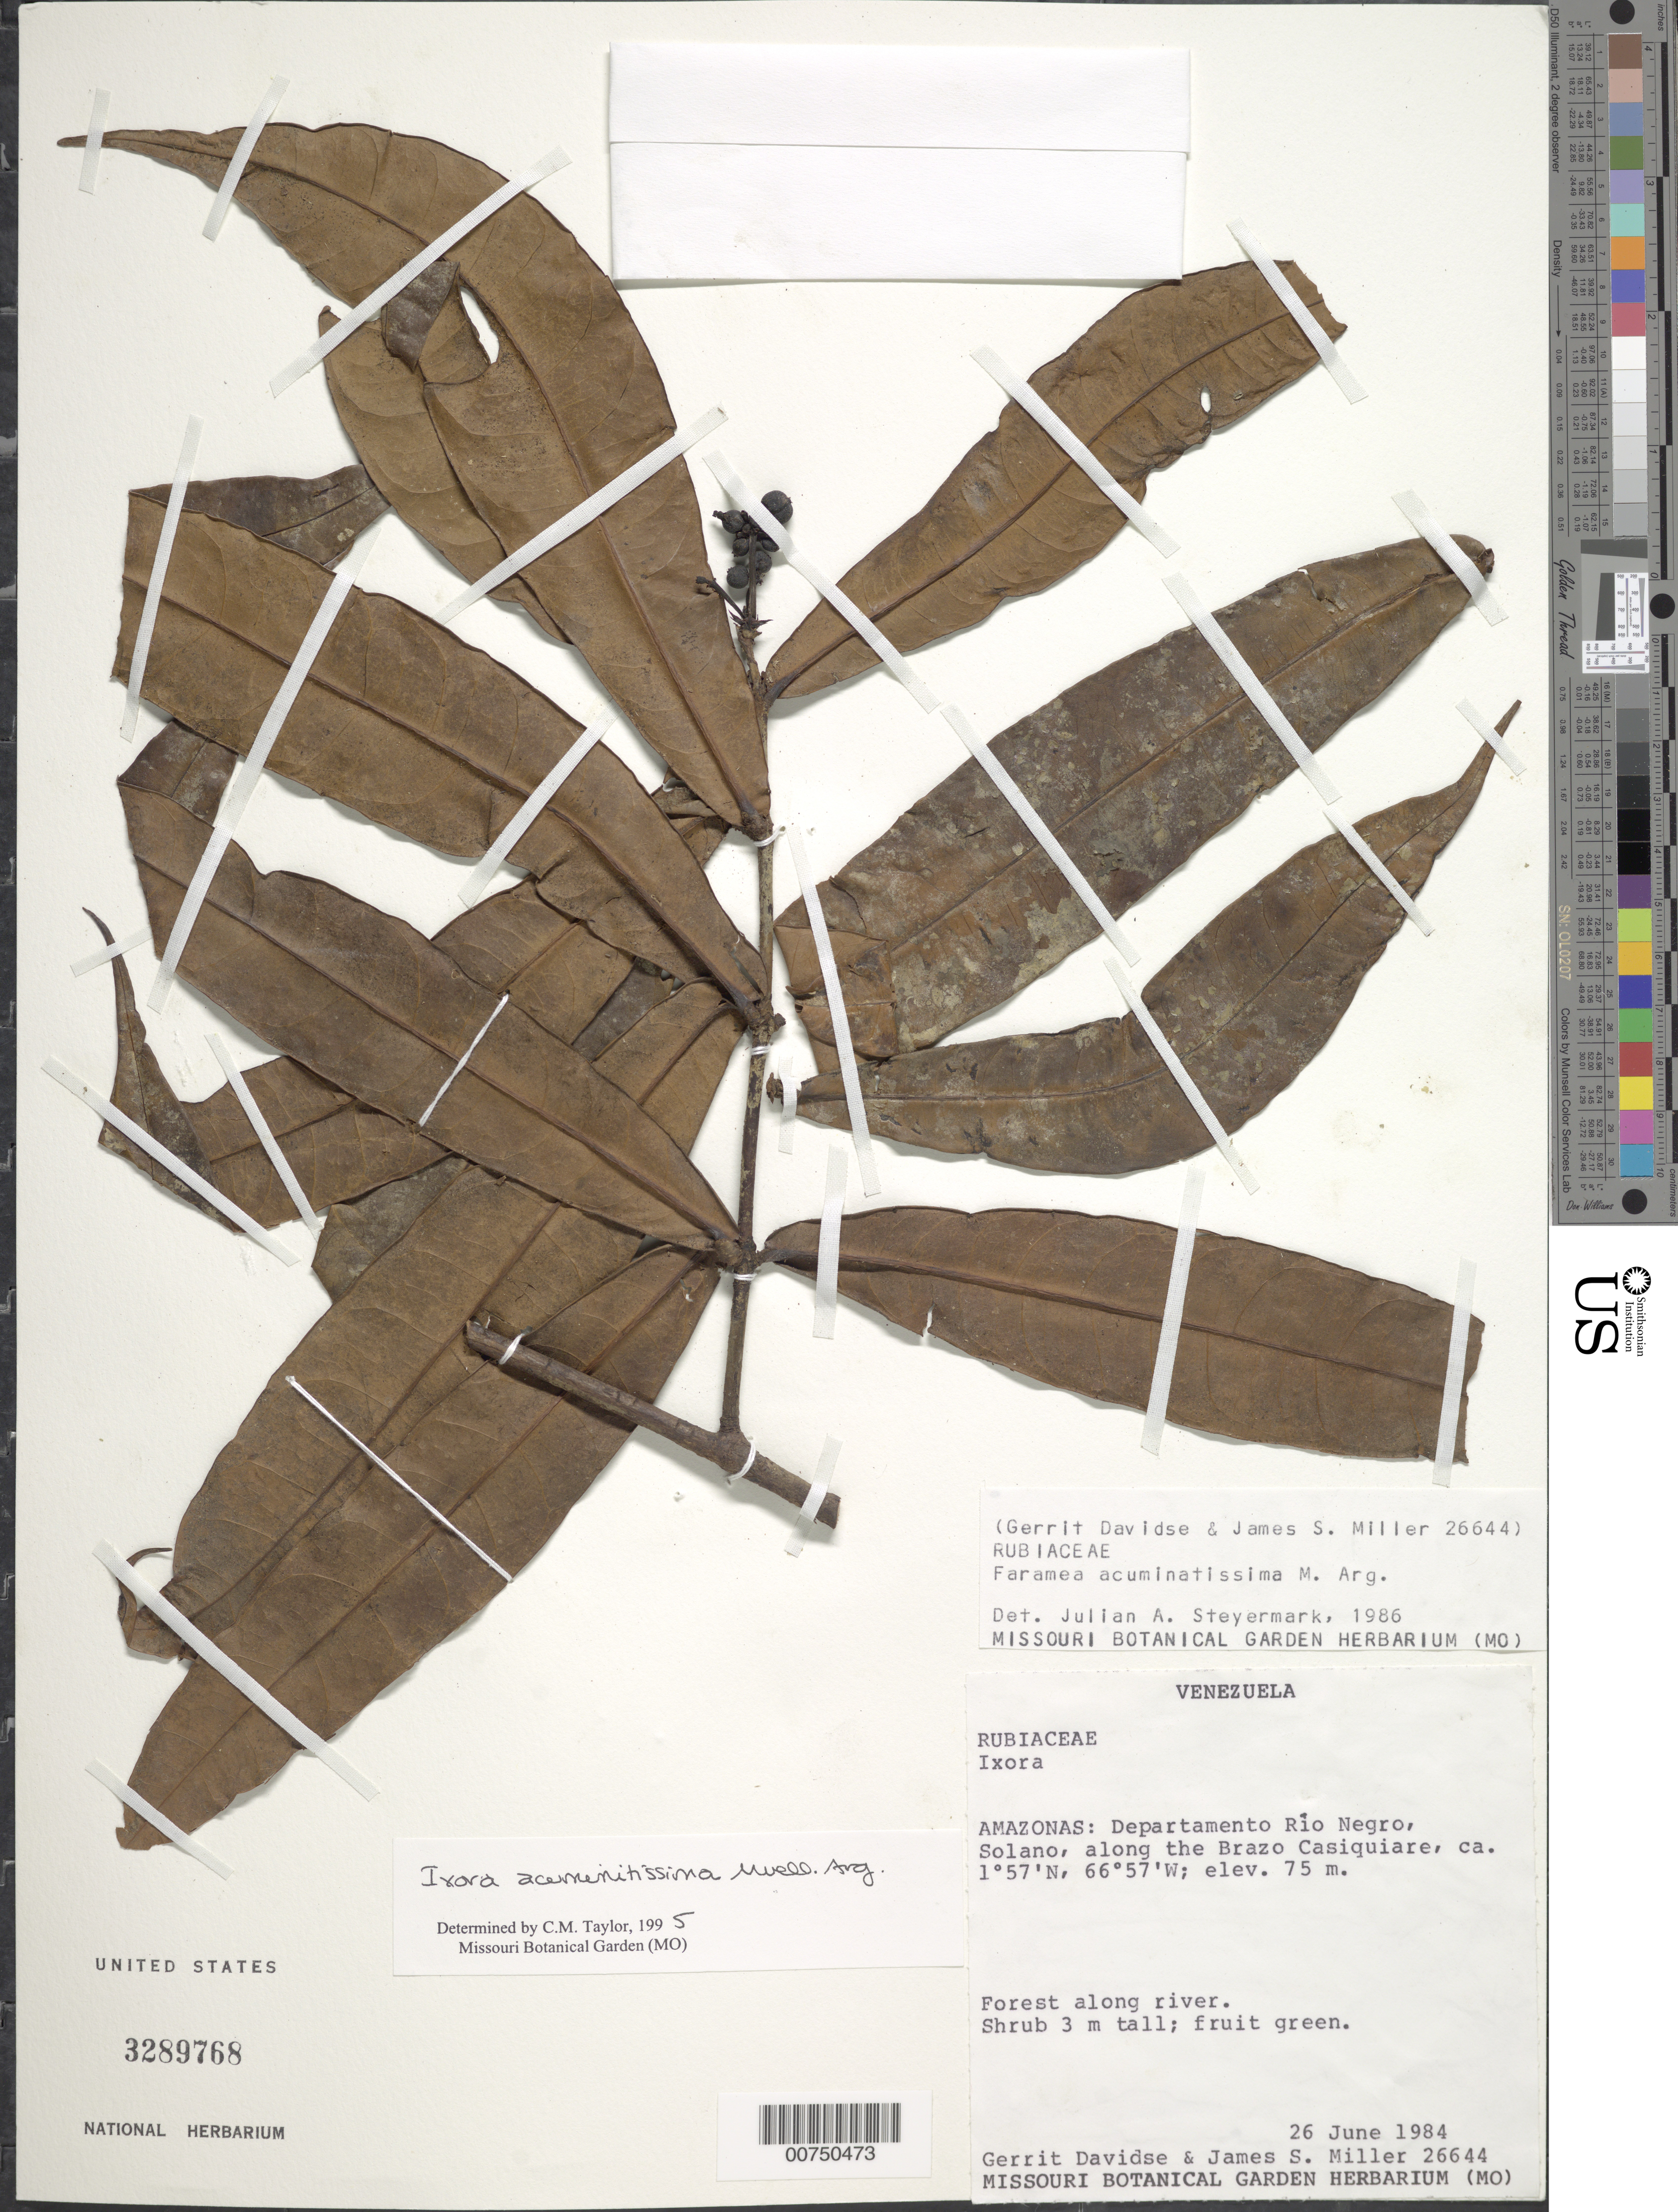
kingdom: Plantae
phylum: Tracheophyta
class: Magnoliopsida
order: Gentianales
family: Rubiaceae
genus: Ixora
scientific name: Ixora acuminatissima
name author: Müll. Arg.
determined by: Taylor, Charlotte M.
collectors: G. Davidse & J. S. Miller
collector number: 26644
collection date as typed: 26-Jun-84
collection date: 1984-06-26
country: Venezuela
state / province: Amazonas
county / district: Río Negro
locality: Solano, along the Brazo Casiquiare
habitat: Forest along river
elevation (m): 75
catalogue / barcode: US 3289768